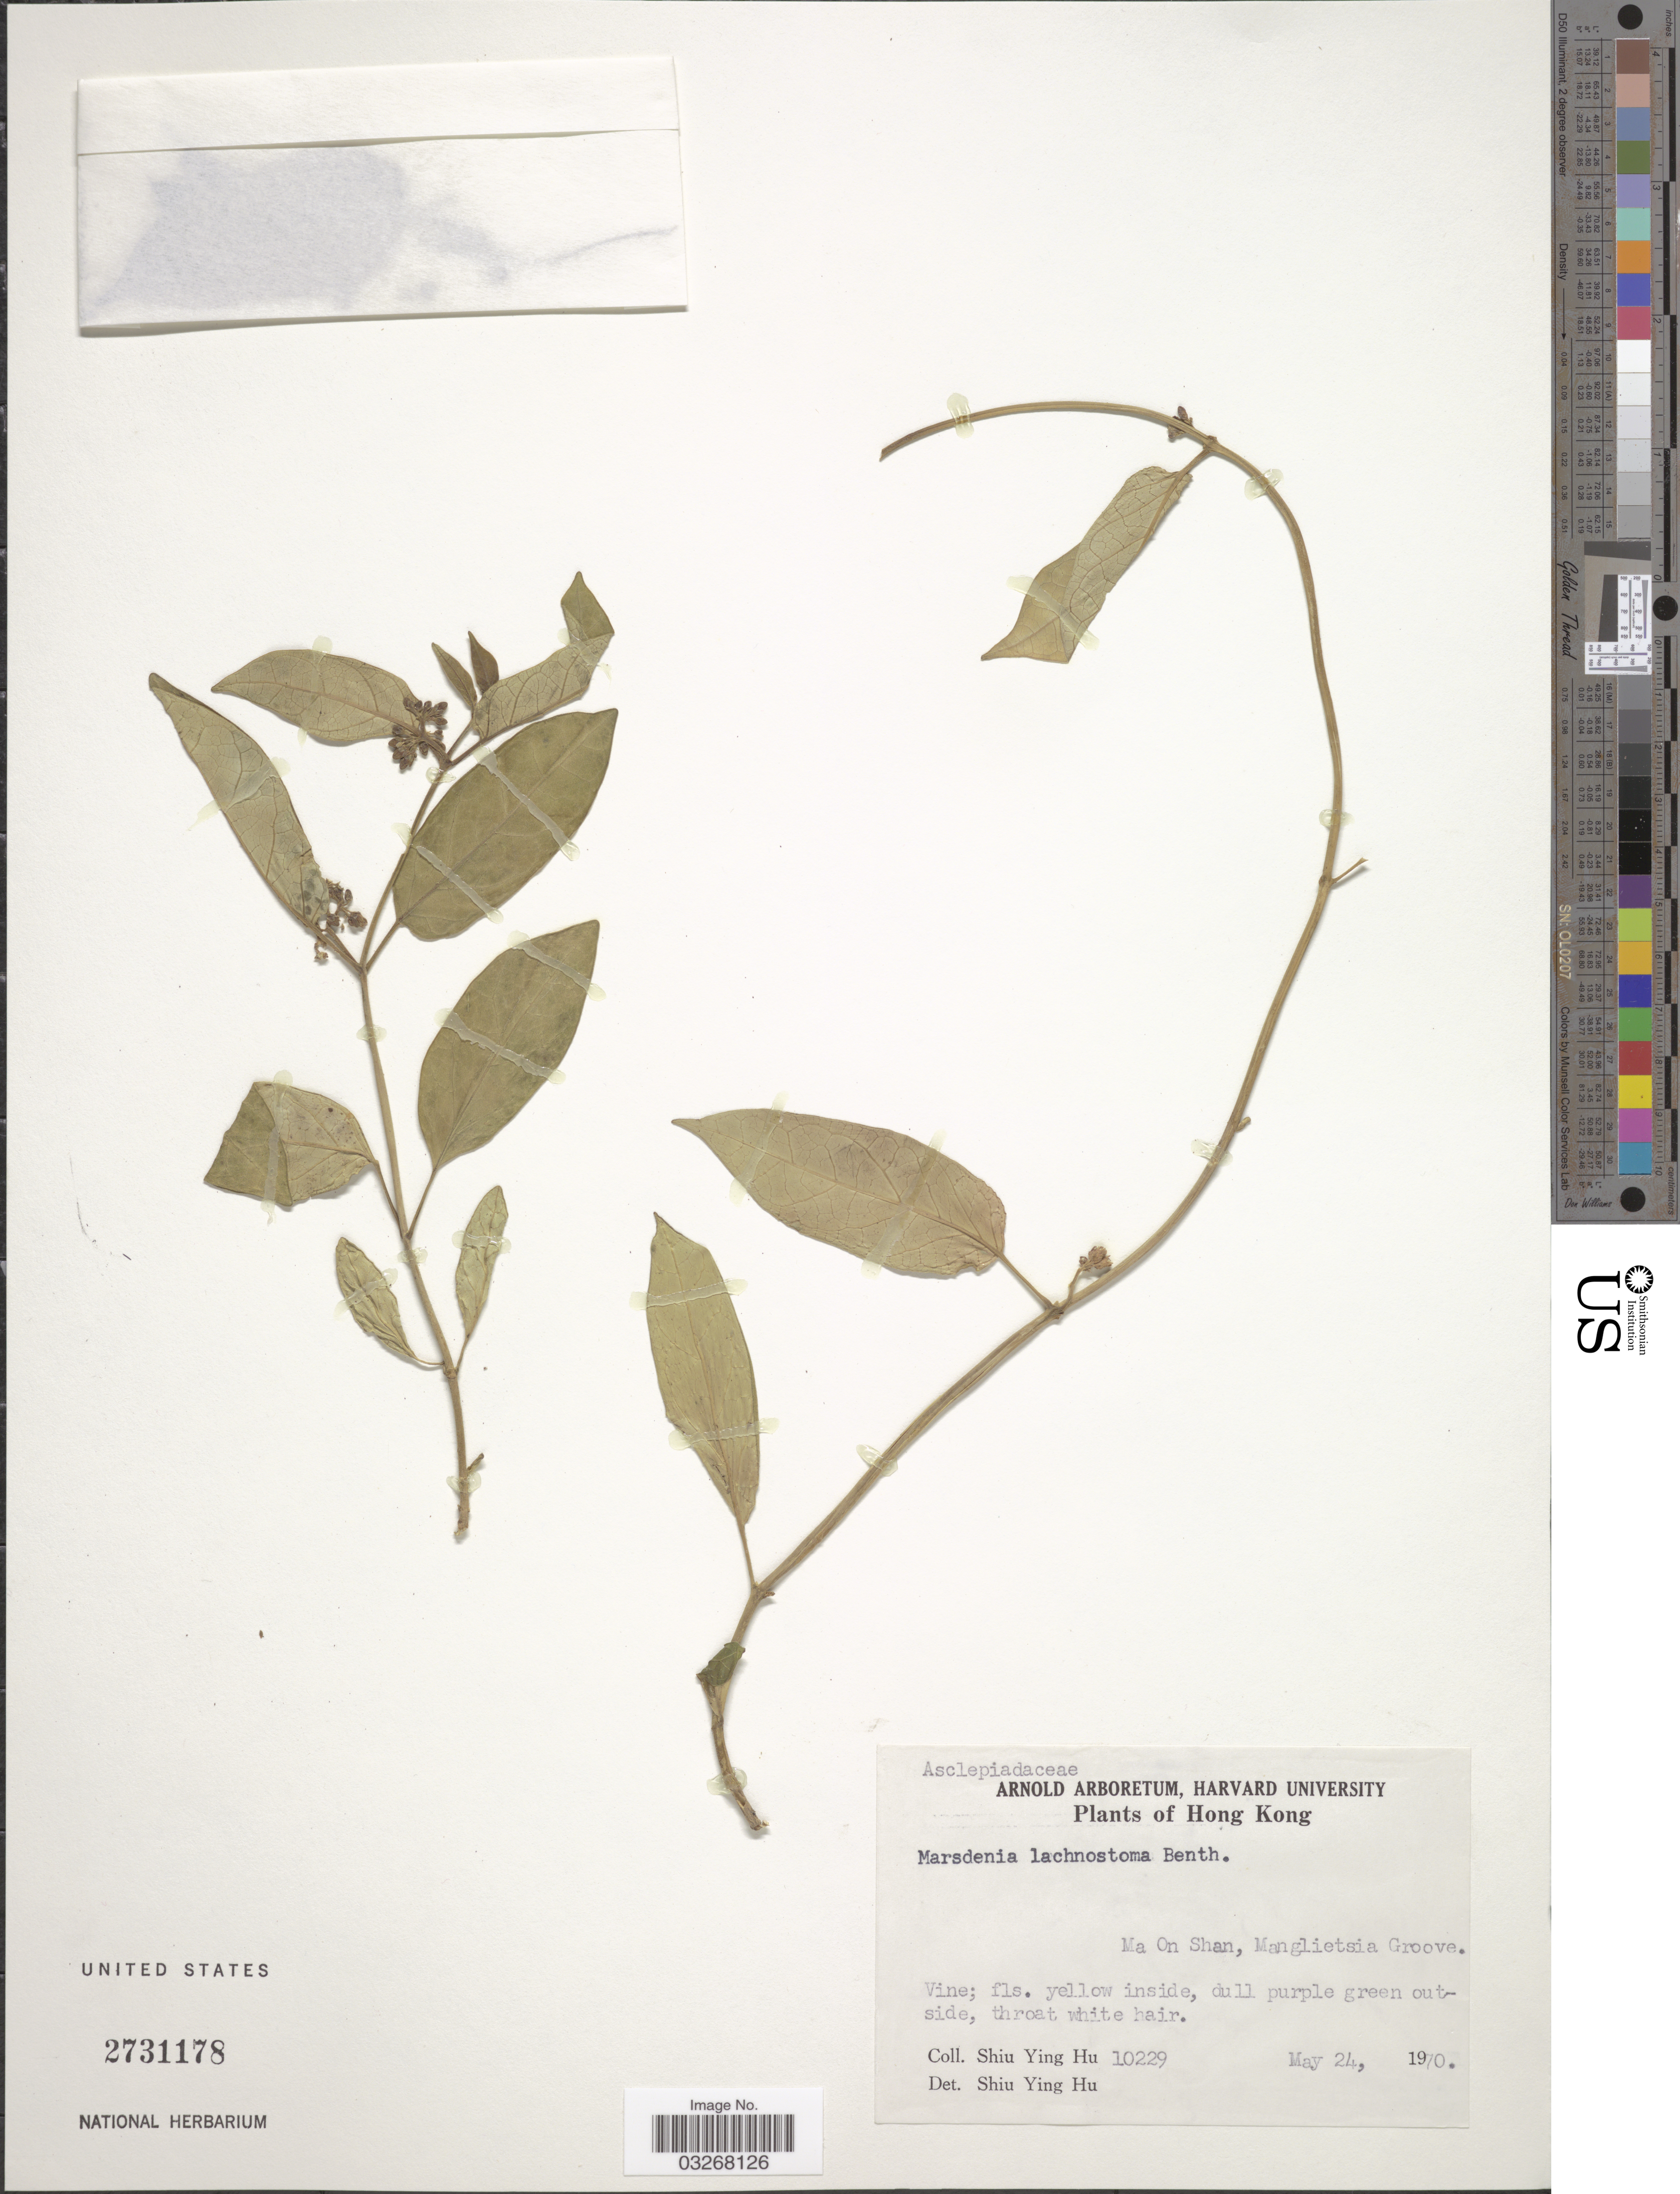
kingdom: Plantae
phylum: Tracheophyta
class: Magnoliopsida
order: Gentianales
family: Apocynaceae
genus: Marsdenia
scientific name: Marsdenia lachnostoma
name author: Benth.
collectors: S. Y. Hu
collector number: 10229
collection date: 1970-05-24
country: China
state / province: Hong Kong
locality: Ma On Shan, Manglietsia Groove.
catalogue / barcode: US 2731178